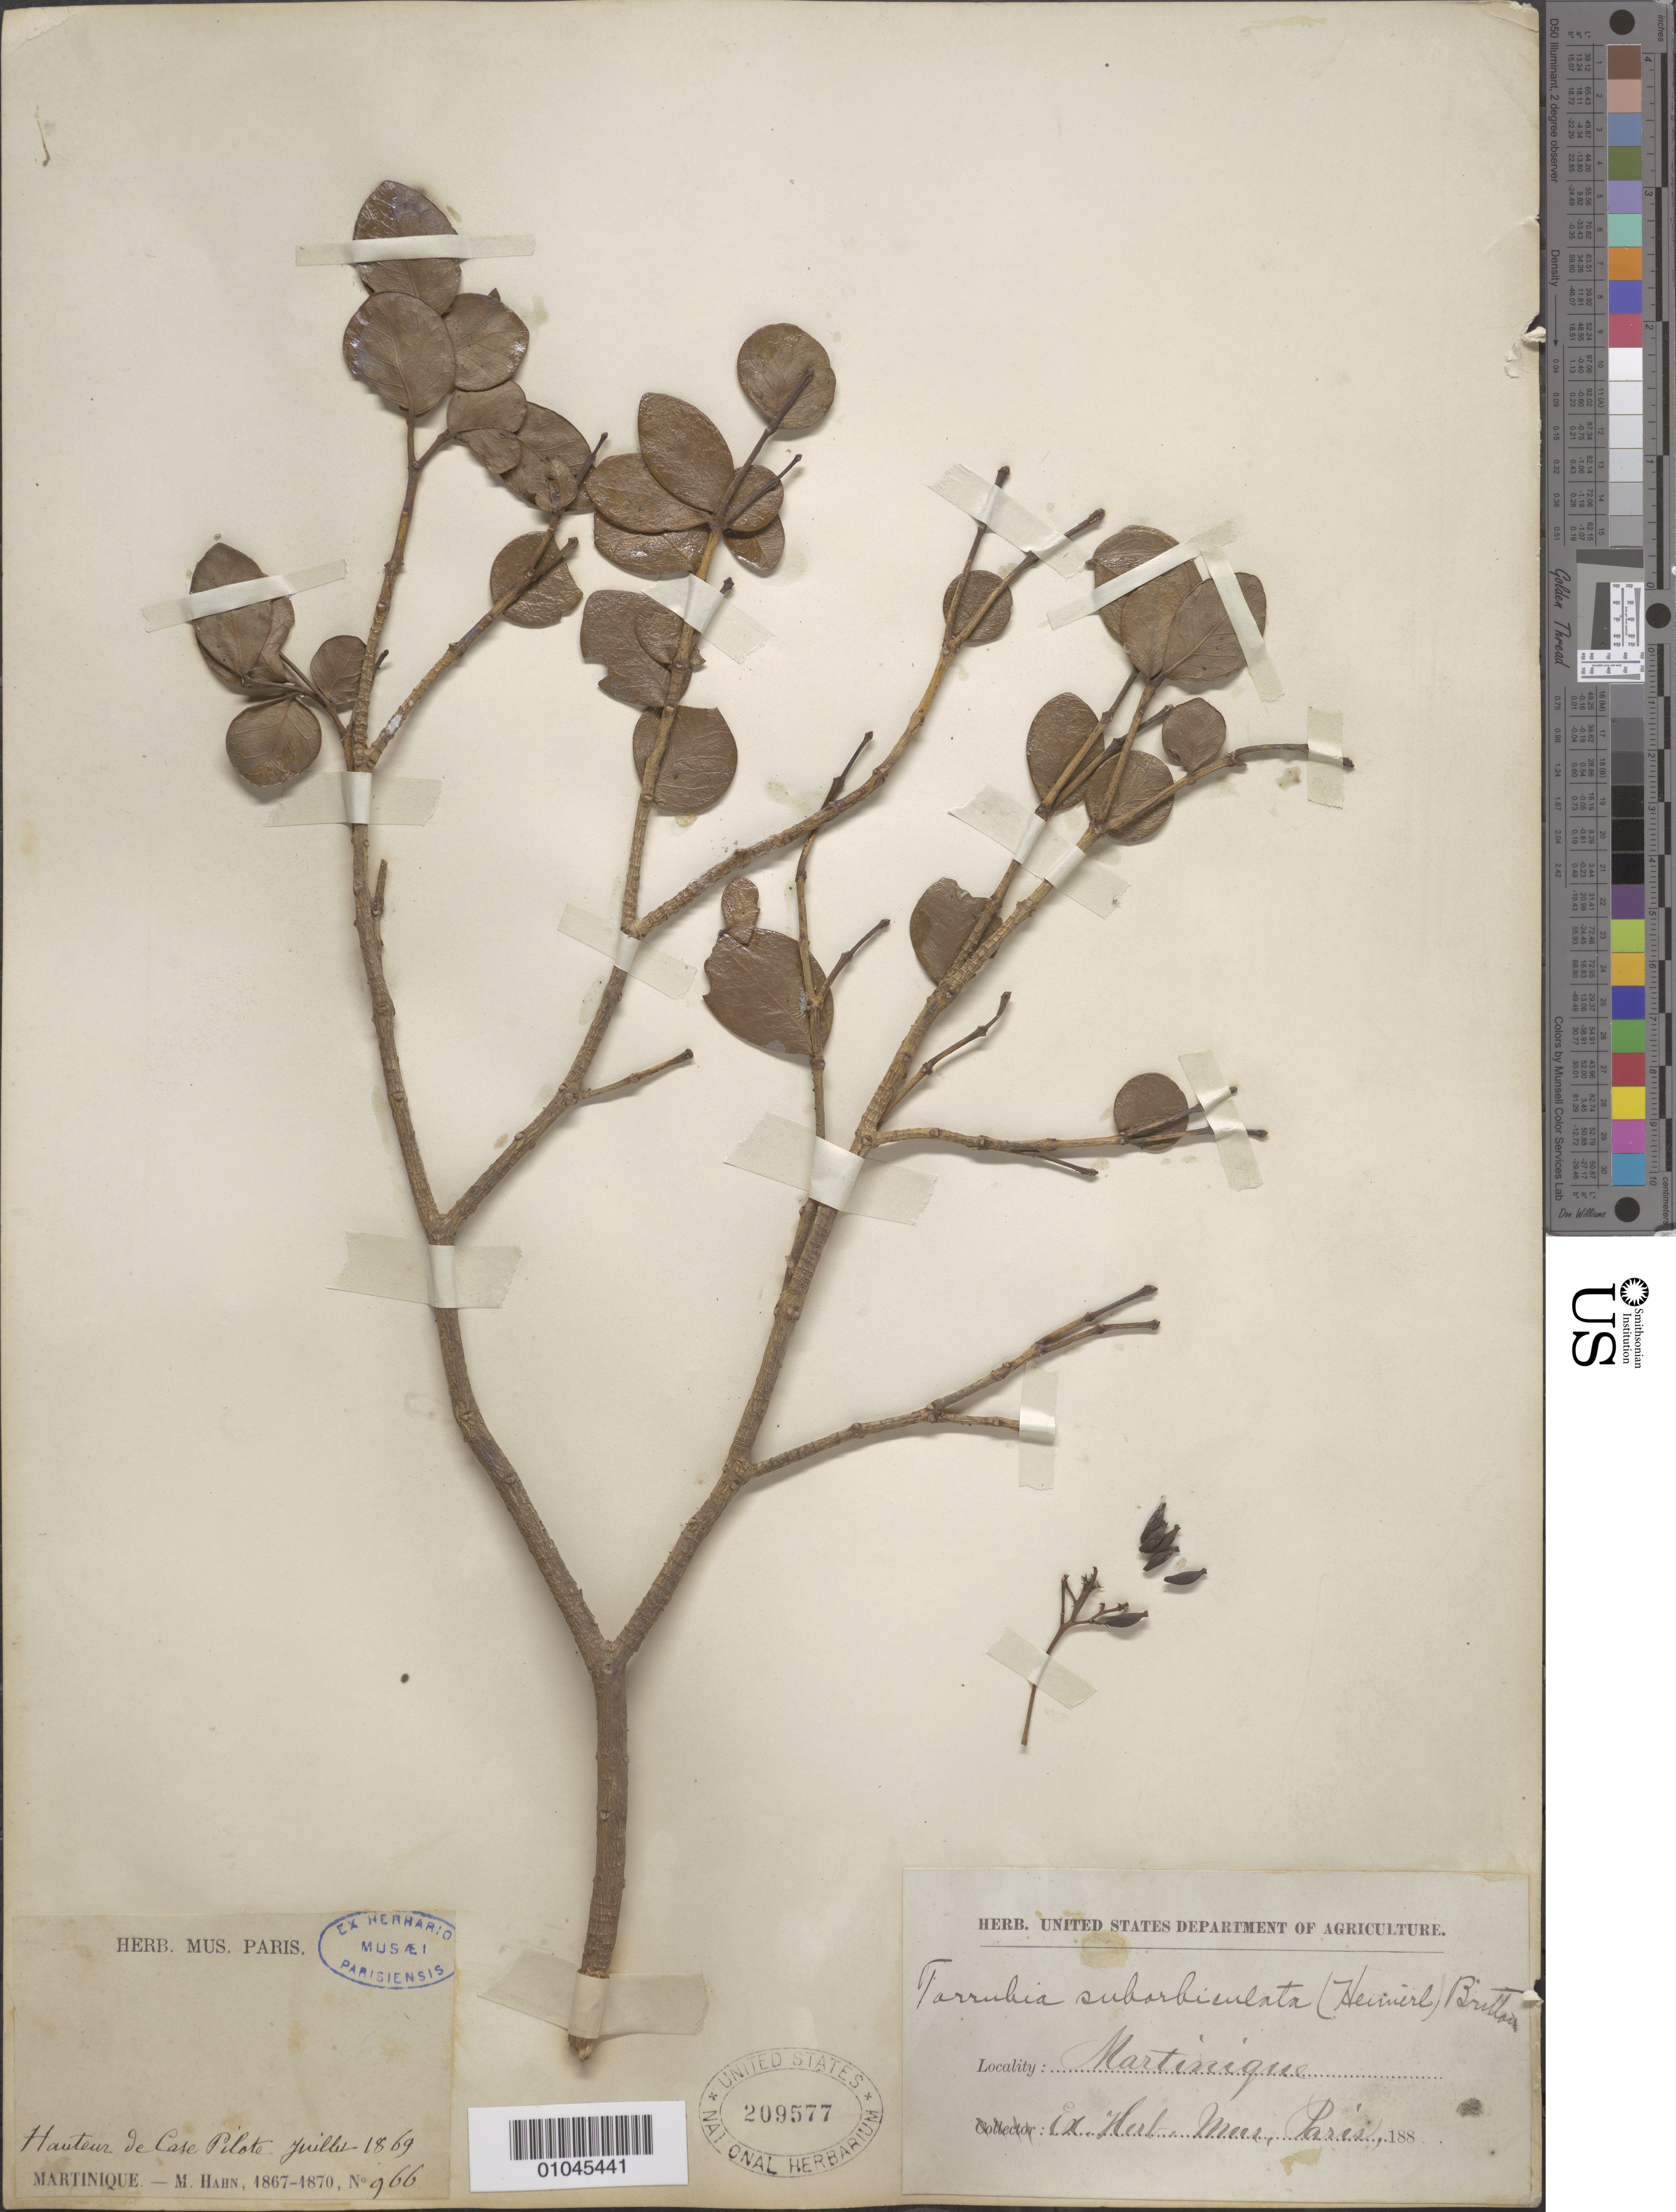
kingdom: Plantae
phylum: Tracheophyta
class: Magnoliopsida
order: Caryophyllales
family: Nyctaginaceae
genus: Pisonia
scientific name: Pisonia suborbiculata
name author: Duss ex Hemsl.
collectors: M. Hahn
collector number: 188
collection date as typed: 1869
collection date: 1869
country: Martinique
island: Martinique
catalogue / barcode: US 209577